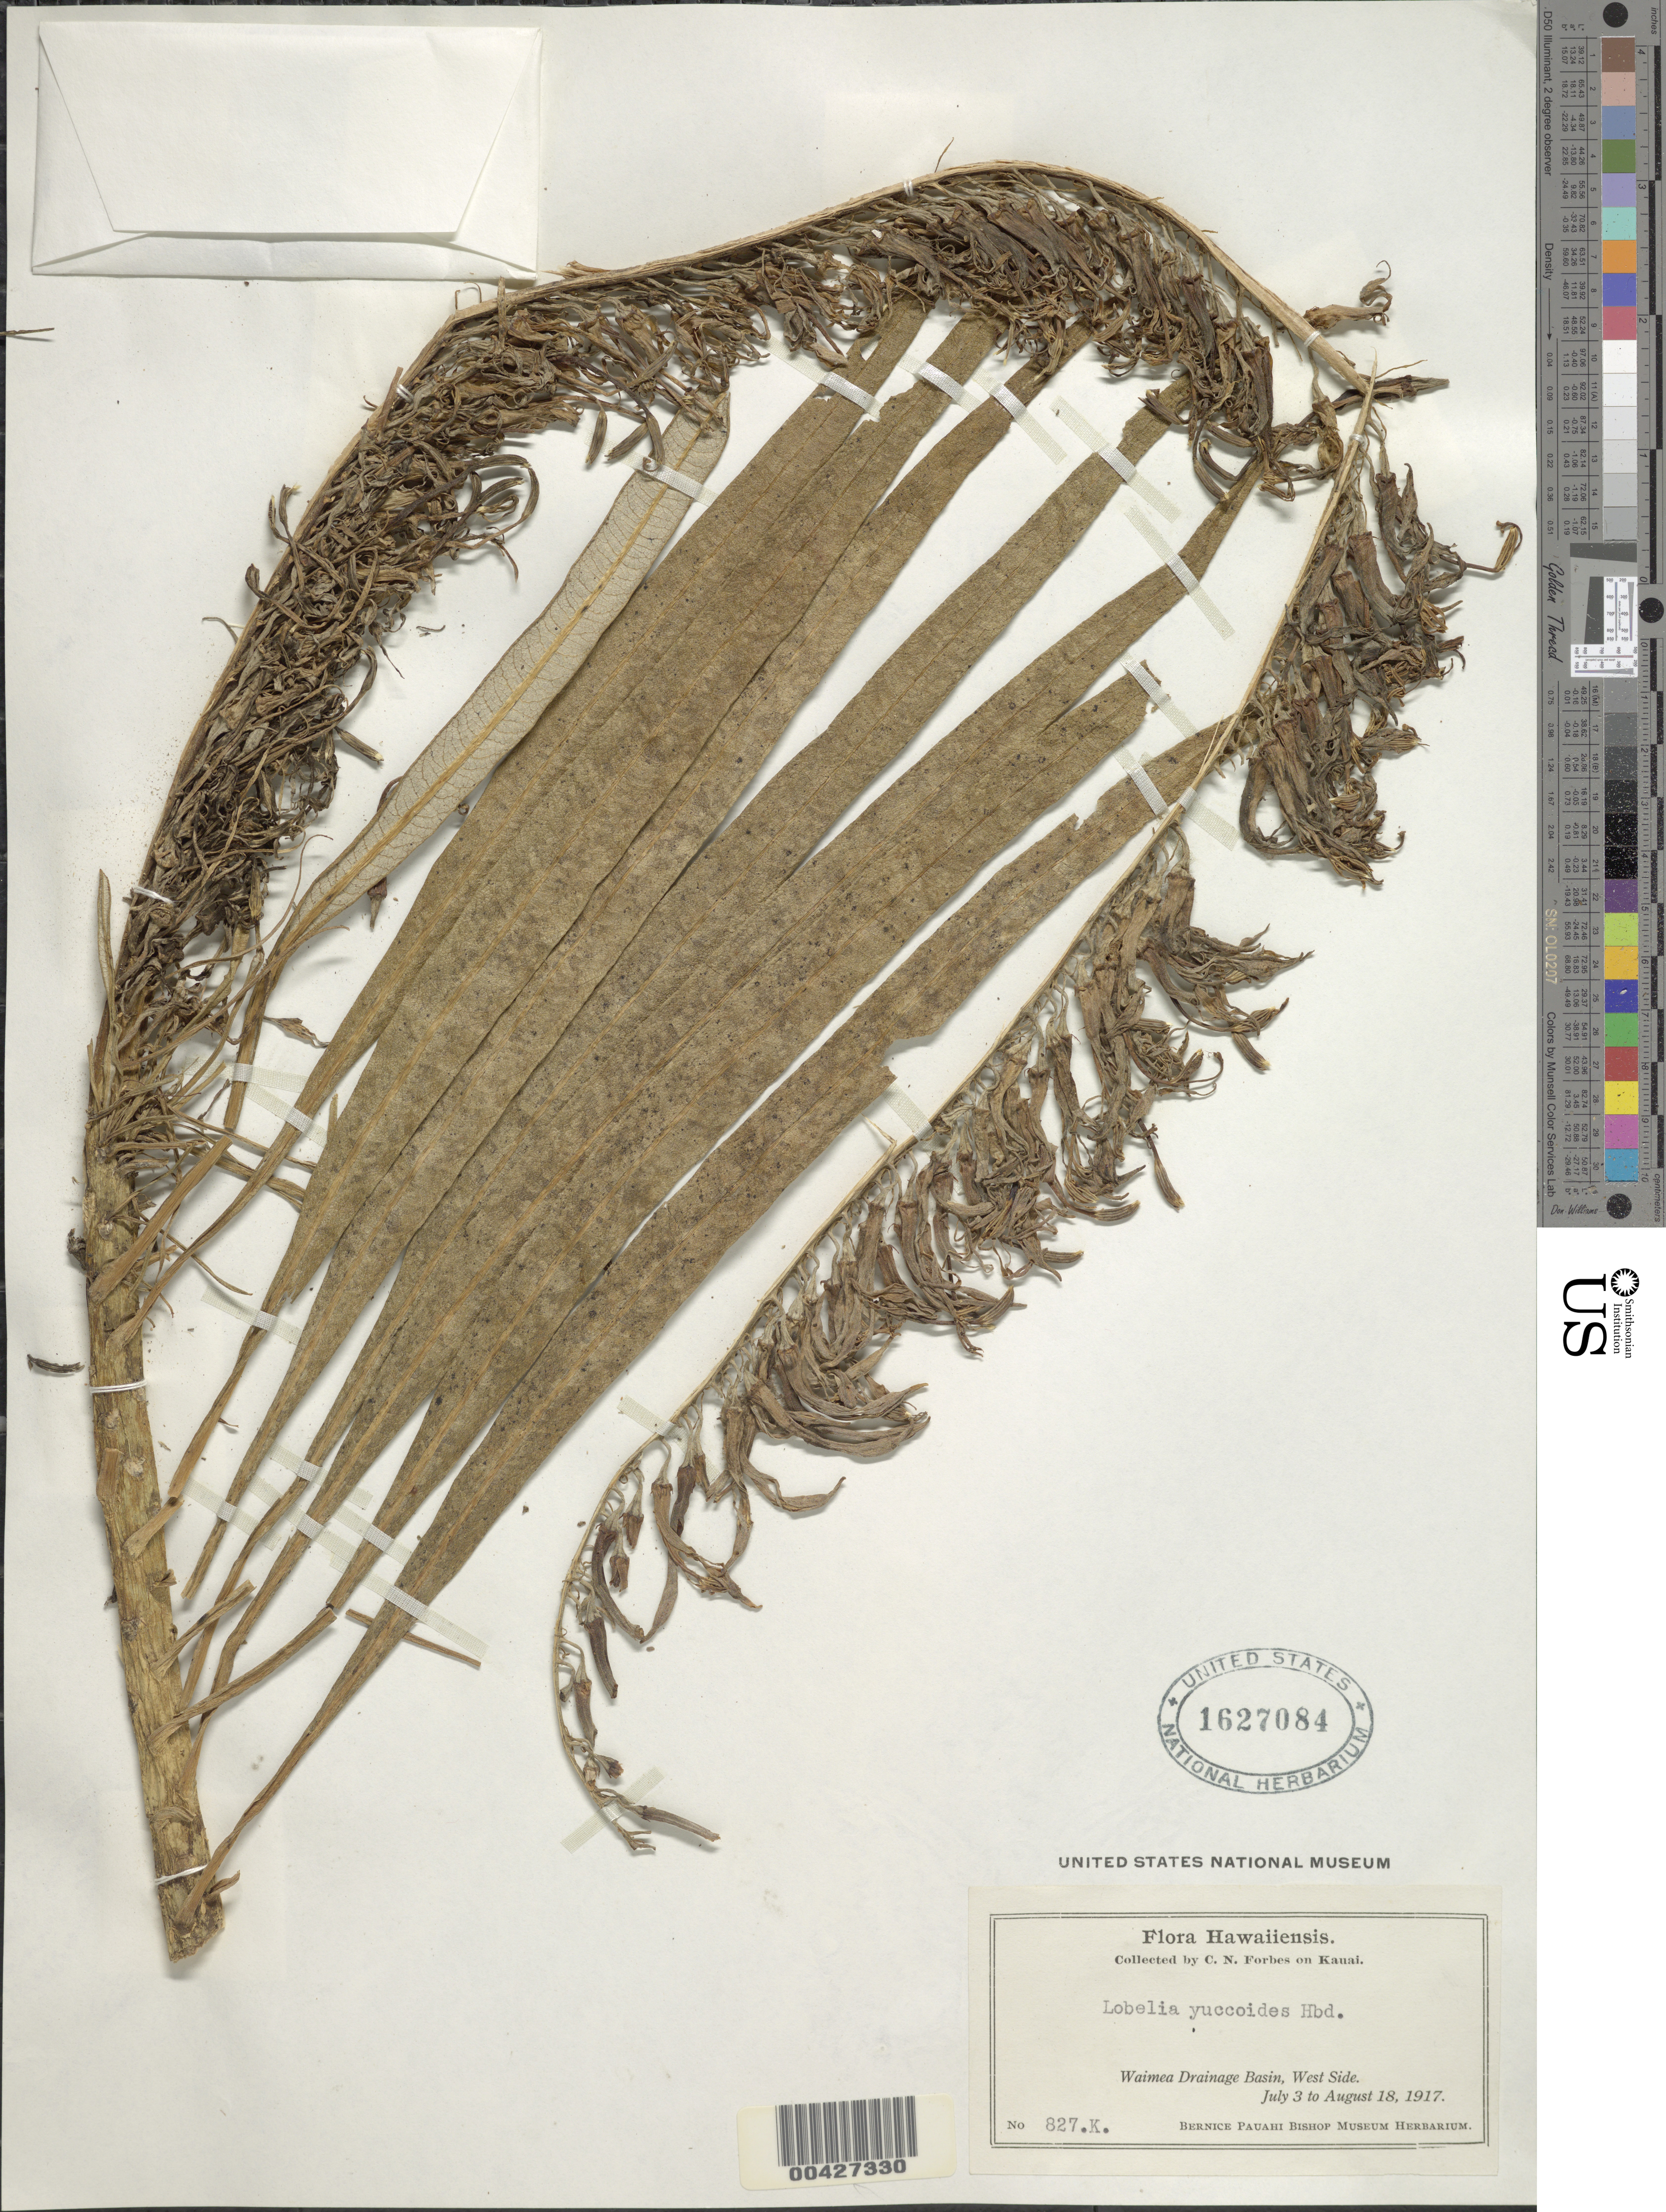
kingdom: Plantae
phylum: Tracheophyta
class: Magnoliopsida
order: Asterales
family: Campanulaceae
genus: Lobelia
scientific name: Lobelia yuccoides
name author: Hillebr.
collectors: C. N. Forbes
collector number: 827.K.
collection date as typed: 3 Jul 1917 to 18 Aug 1917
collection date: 1917-07-03/1917-08-18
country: United States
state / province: Hawaii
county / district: Kauai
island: Kaua'i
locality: Waimea Drainage Basin, West Side.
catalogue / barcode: US 1627084